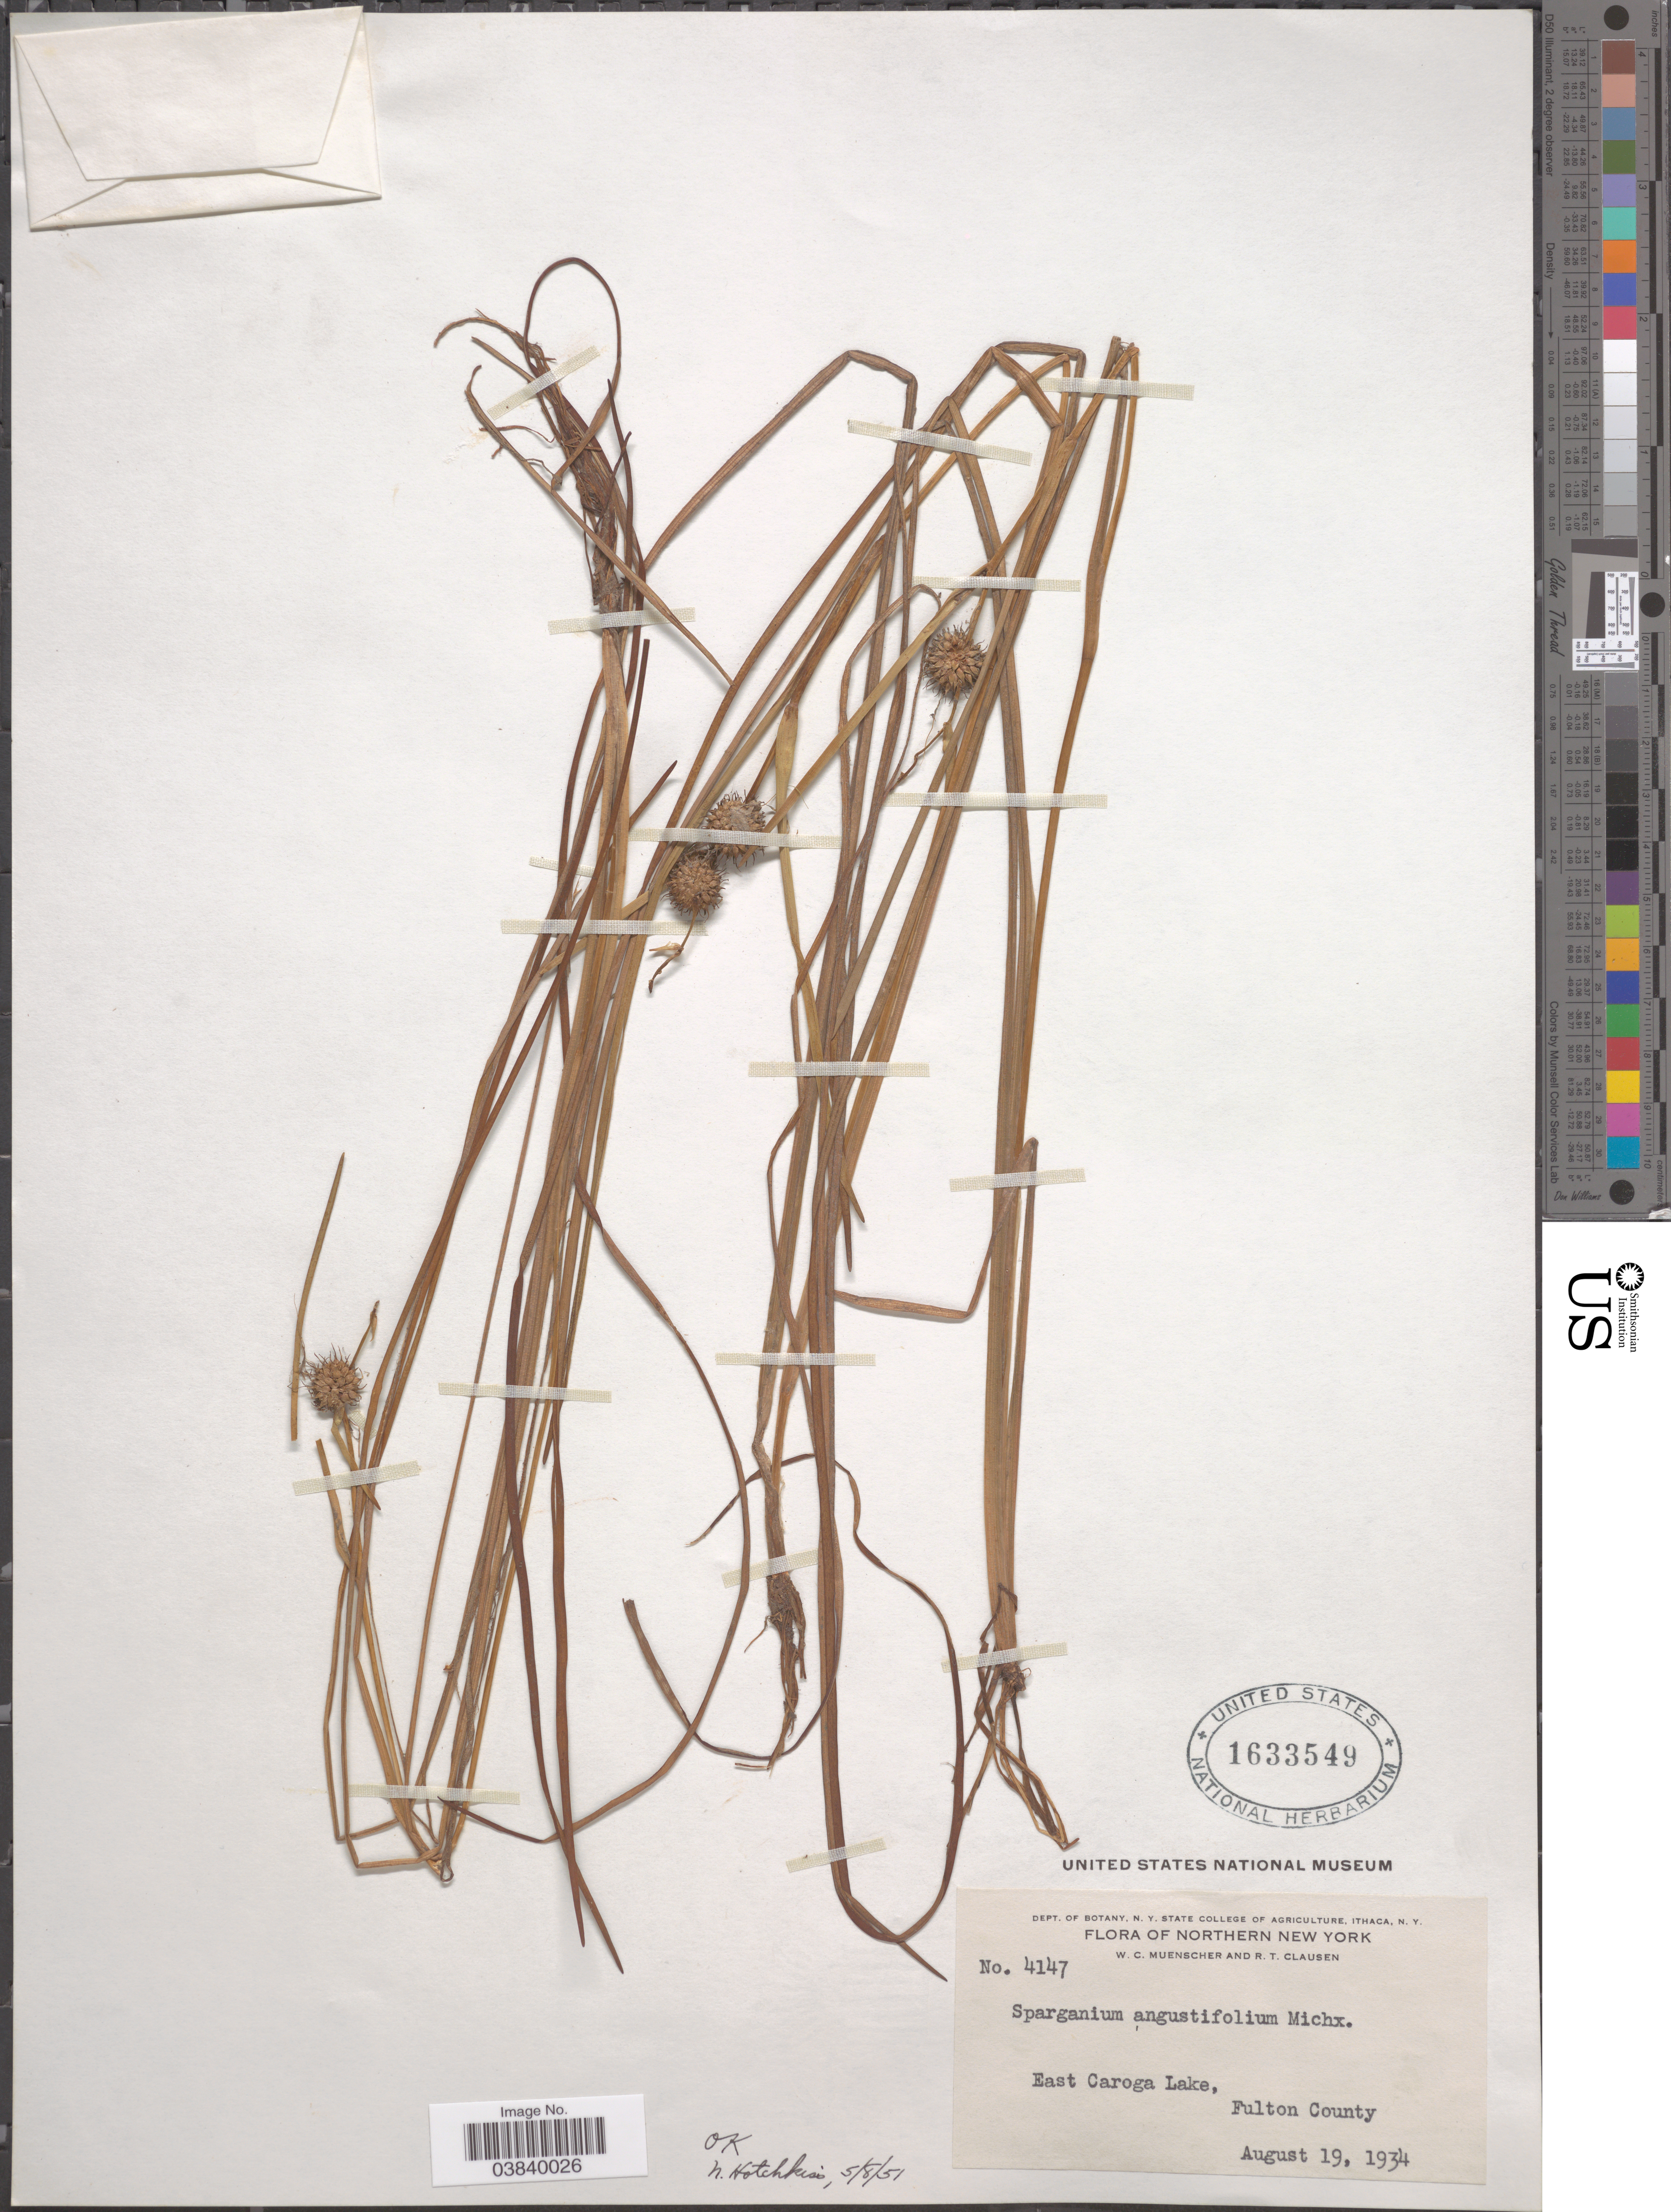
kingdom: Plantae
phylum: Tracheophyta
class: Liliopsida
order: Poales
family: Typhaceae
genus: Sparganium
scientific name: Sparganium angustifolium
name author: Michx.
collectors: W. Muenscher & R. T. Clausen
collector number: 4147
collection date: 1934-08-19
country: United States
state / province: New York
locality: Northern New York. East Caroga Lake, Fulton County.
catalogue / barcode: US 1633549